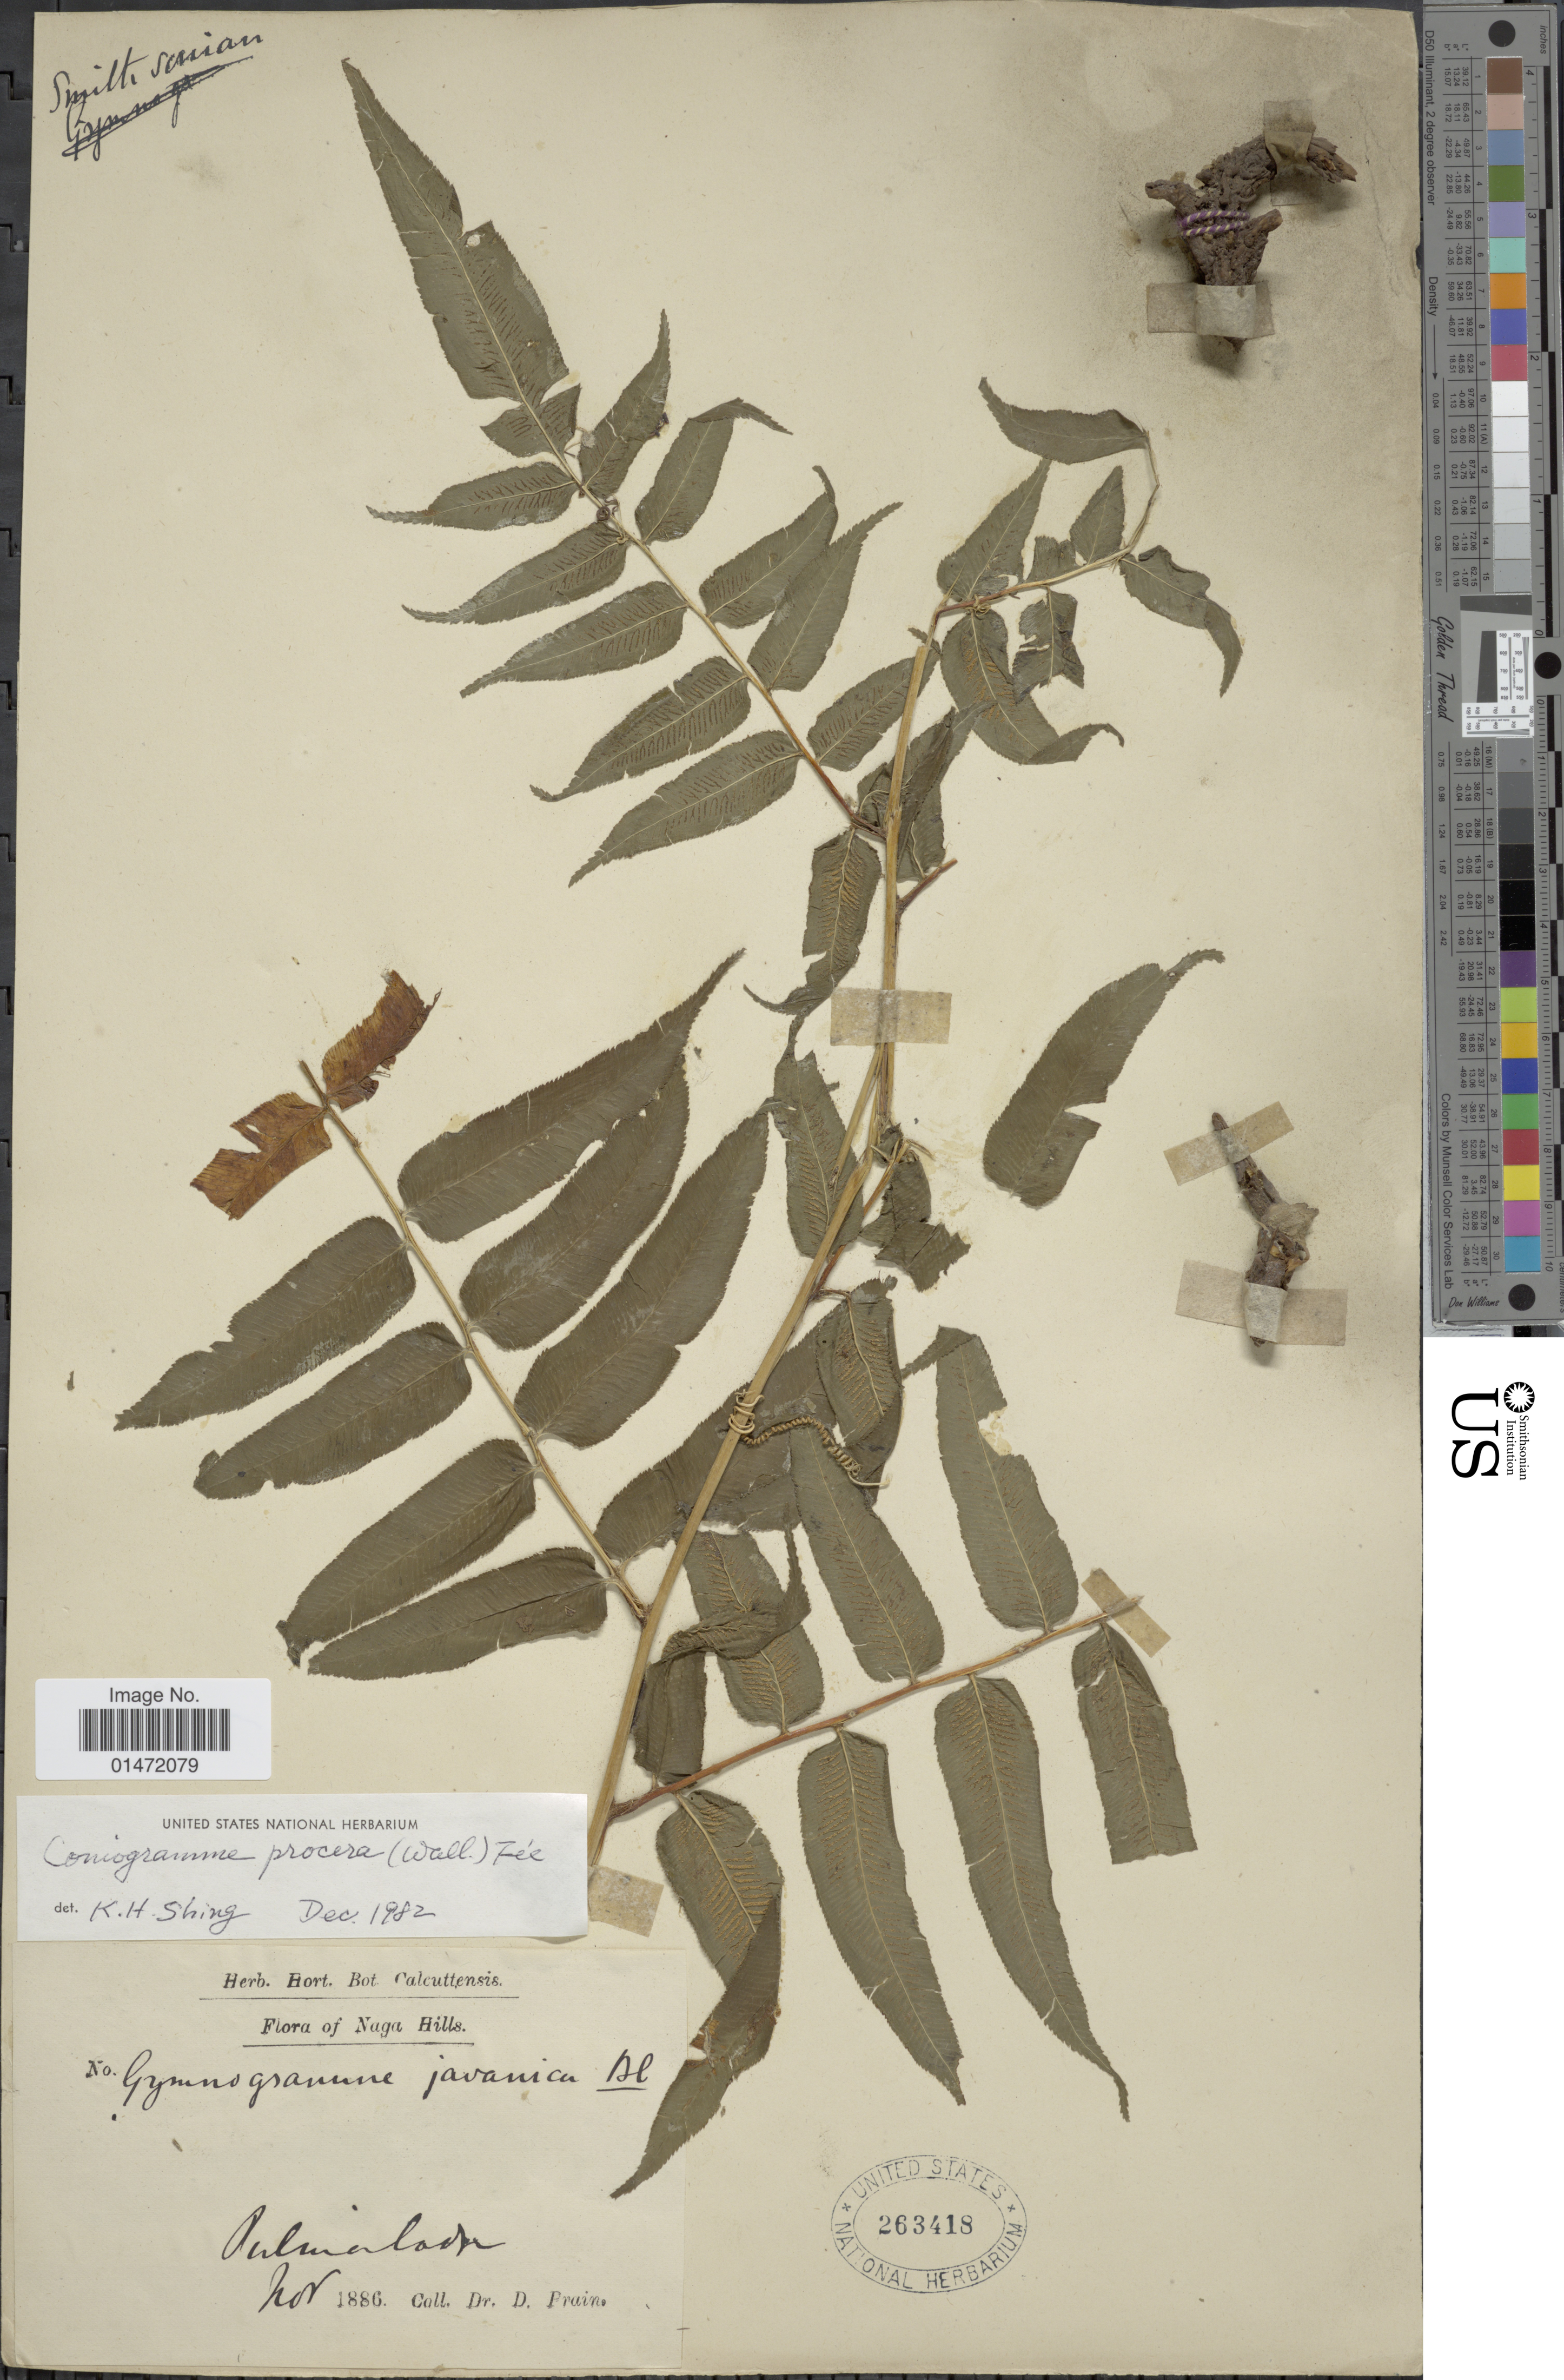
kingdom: Plantae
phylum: Tracheophyta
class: Polypodiopsida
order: Polypodiales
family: Pteridaceae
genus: Coniogramme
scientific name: Coniogramme procera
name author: (Wall.) Fée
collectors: D. Prain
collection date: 1886-11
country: India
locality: Naga Hills, Palinabadza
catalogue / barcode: US 263418